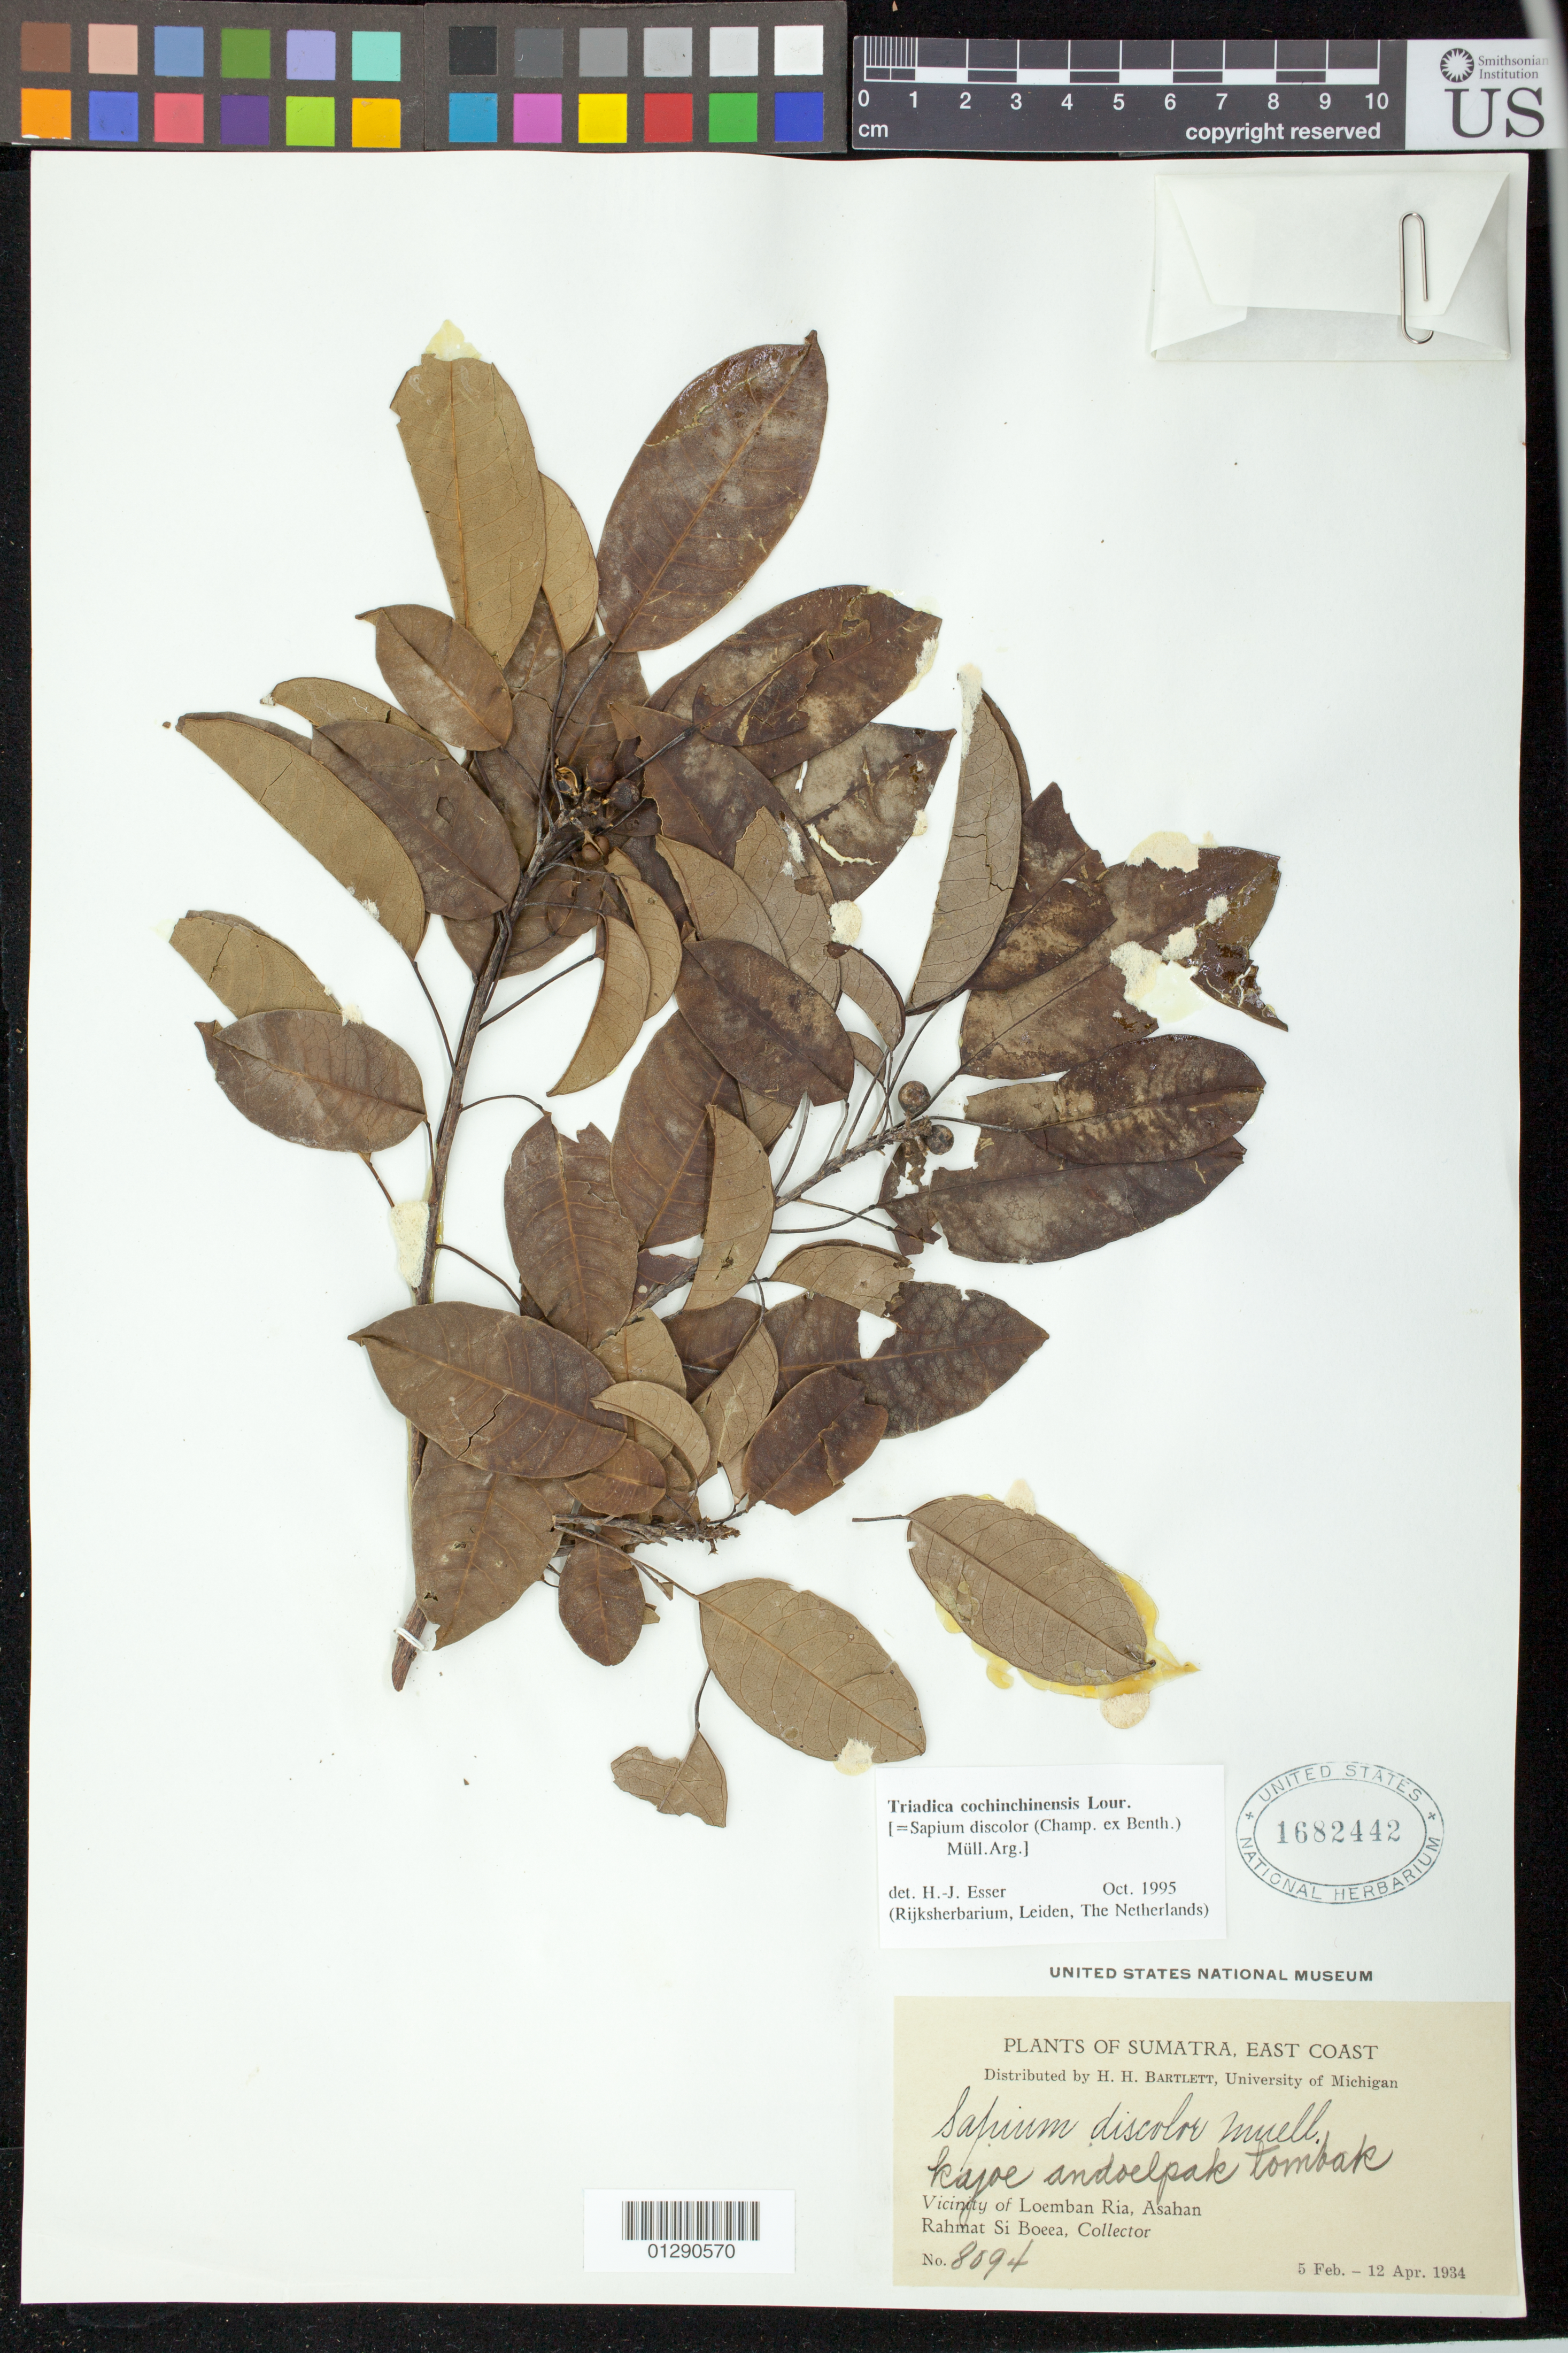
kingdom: Plantae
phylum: Tracheophyta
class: Magnoliopsida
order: Malpighiales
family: Euphorbiaceae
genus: Sapium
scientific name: Sapium discolor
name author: M. Arg.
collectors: Rahmat Si Boeea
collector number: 8094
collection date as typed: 05 Feb 1934 to 12 Apr 1934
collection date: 1934-02-05/1934-04-12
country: Indonesia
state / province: Sumatra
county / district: Sumatera Utara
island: Sumatra Island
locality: Vicinity of Loemban Ria, Asahan.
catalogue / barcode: US 1682442